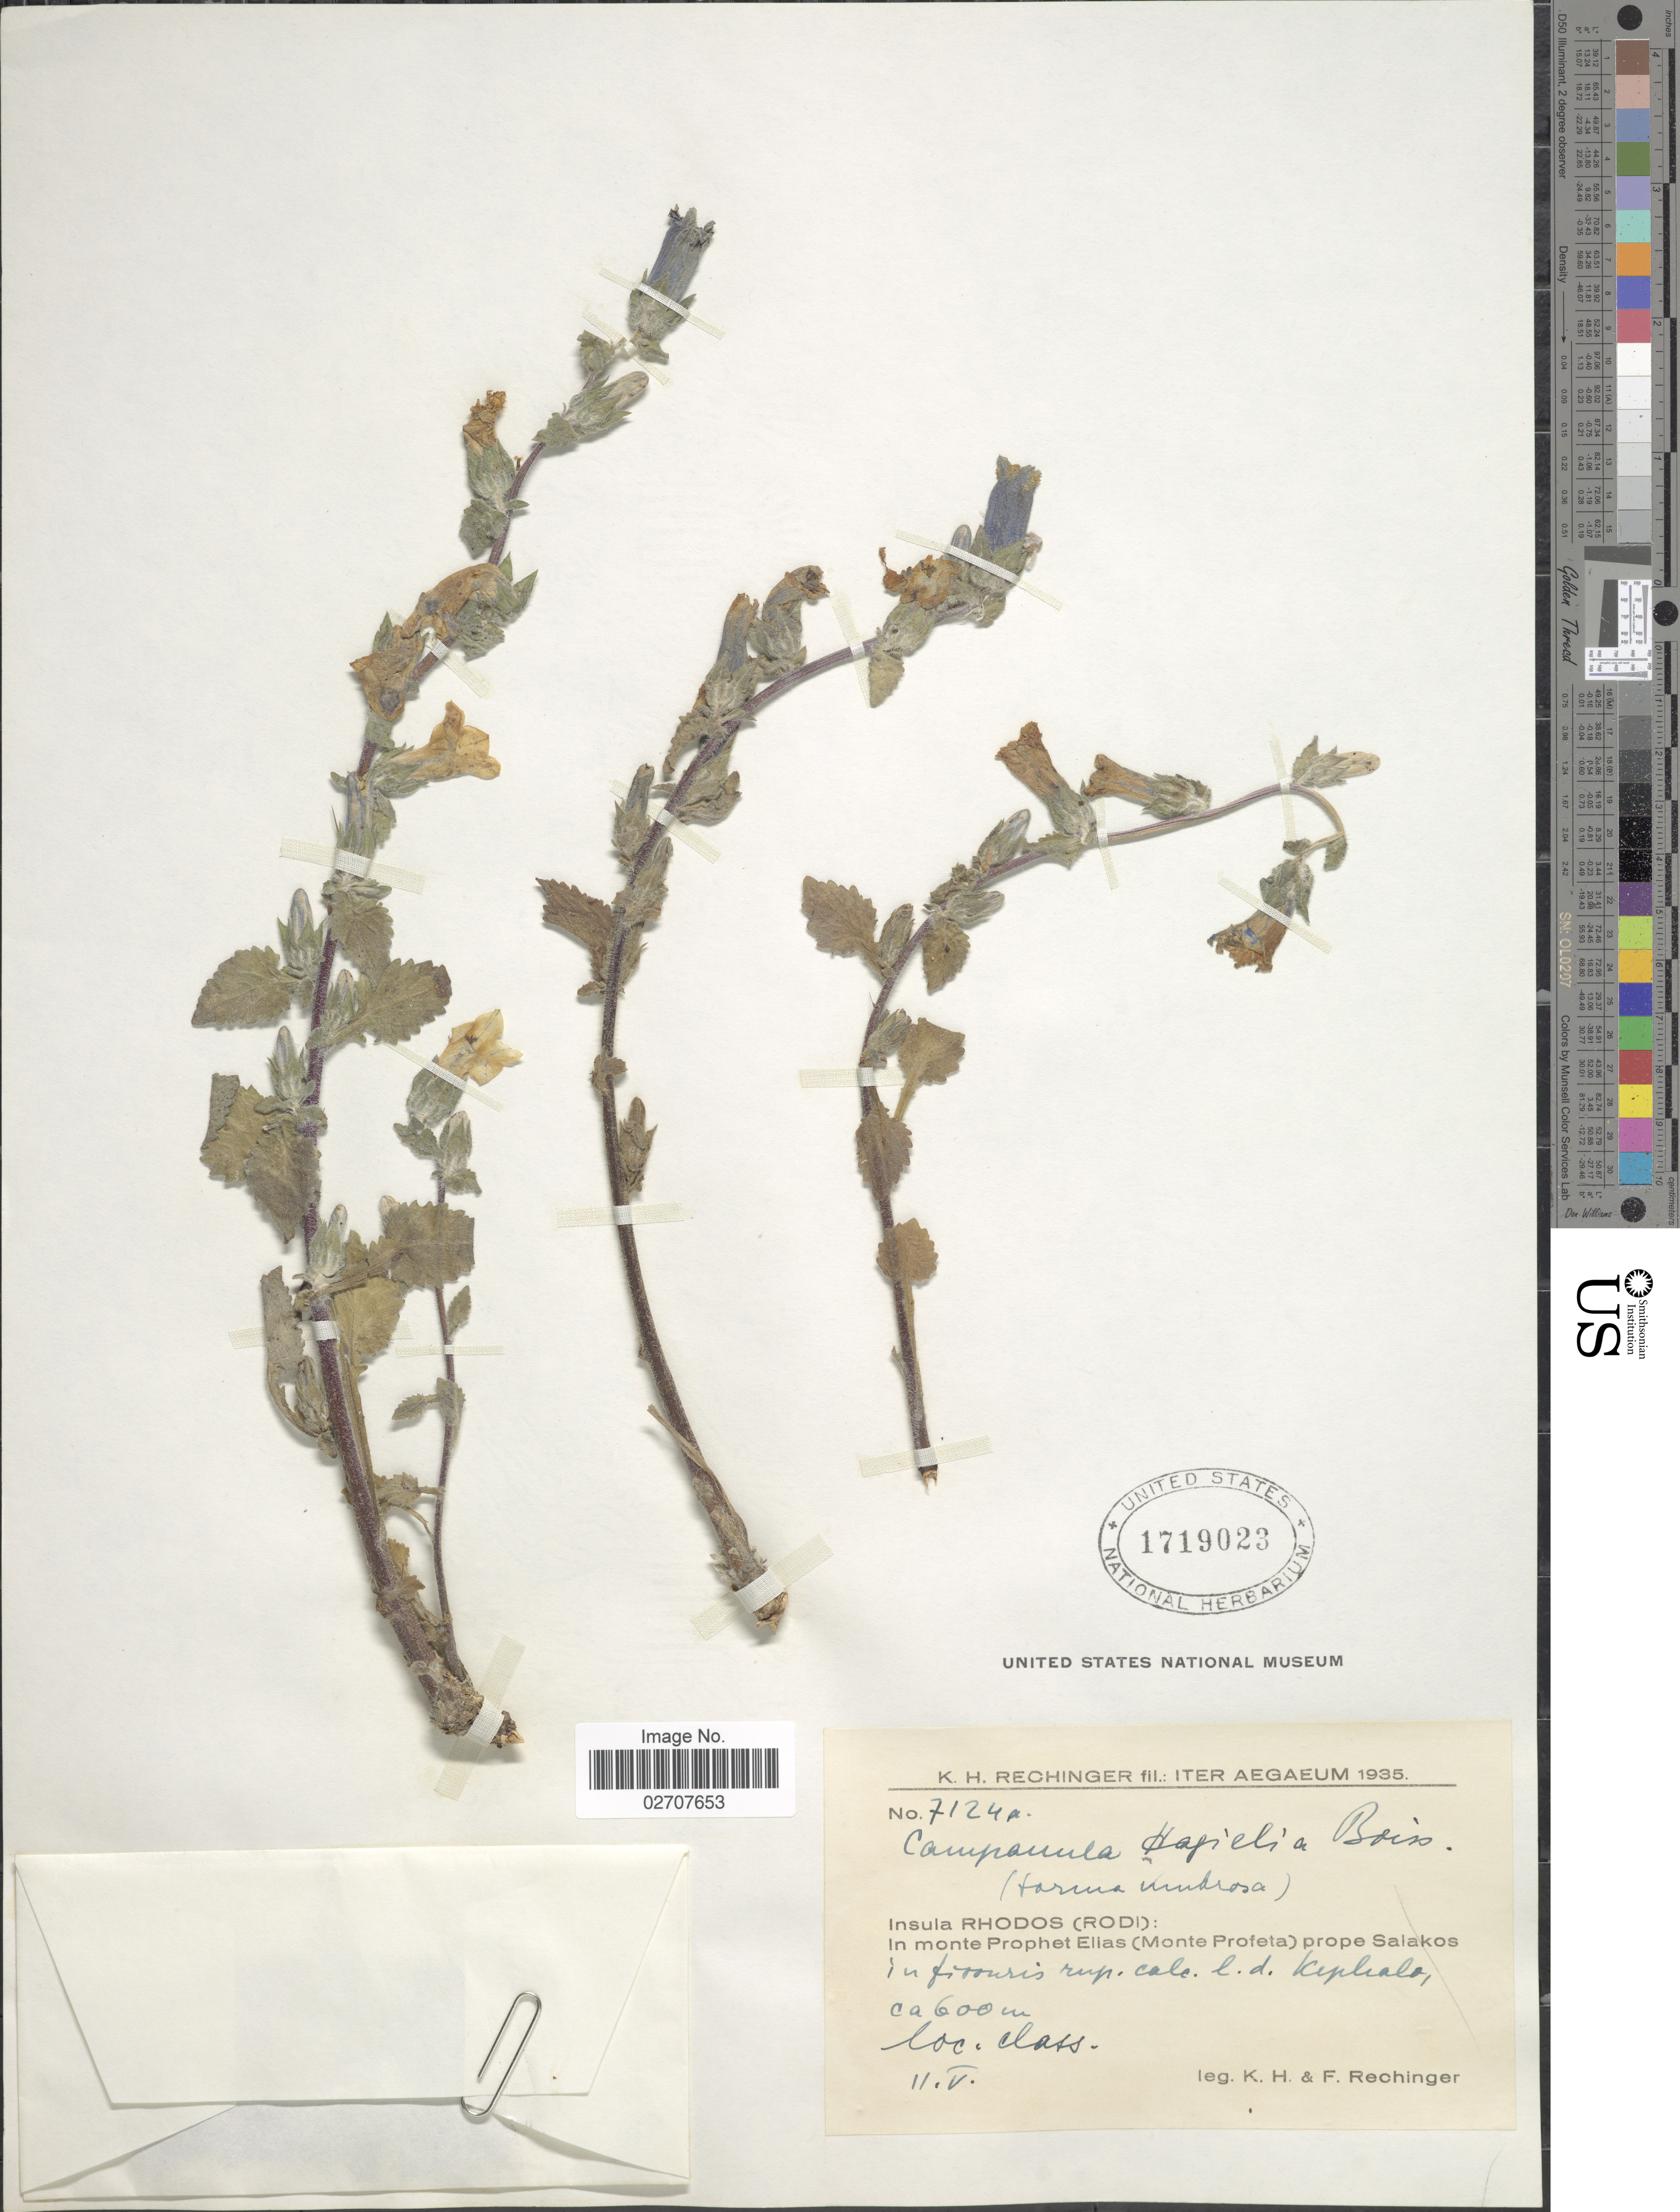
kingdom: Plantae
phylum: Tracheophyta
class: Magnoliopsida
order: Asterales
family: Campanulaceae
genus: Campanula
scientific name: Campanula hagielia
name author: Boiss.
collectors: K. H. Rechinger & F. Rechinger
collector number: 7124a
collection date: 1935-05-11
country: Greece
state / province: South Aegean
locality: Aegaeum. Insula Rhodos (Rodi): In monte Prophet Elias (Monte Profeta) prope Salakos in fissuris rup. calc. l. d. Kephalo.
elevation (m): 600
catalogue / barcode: US 1719023